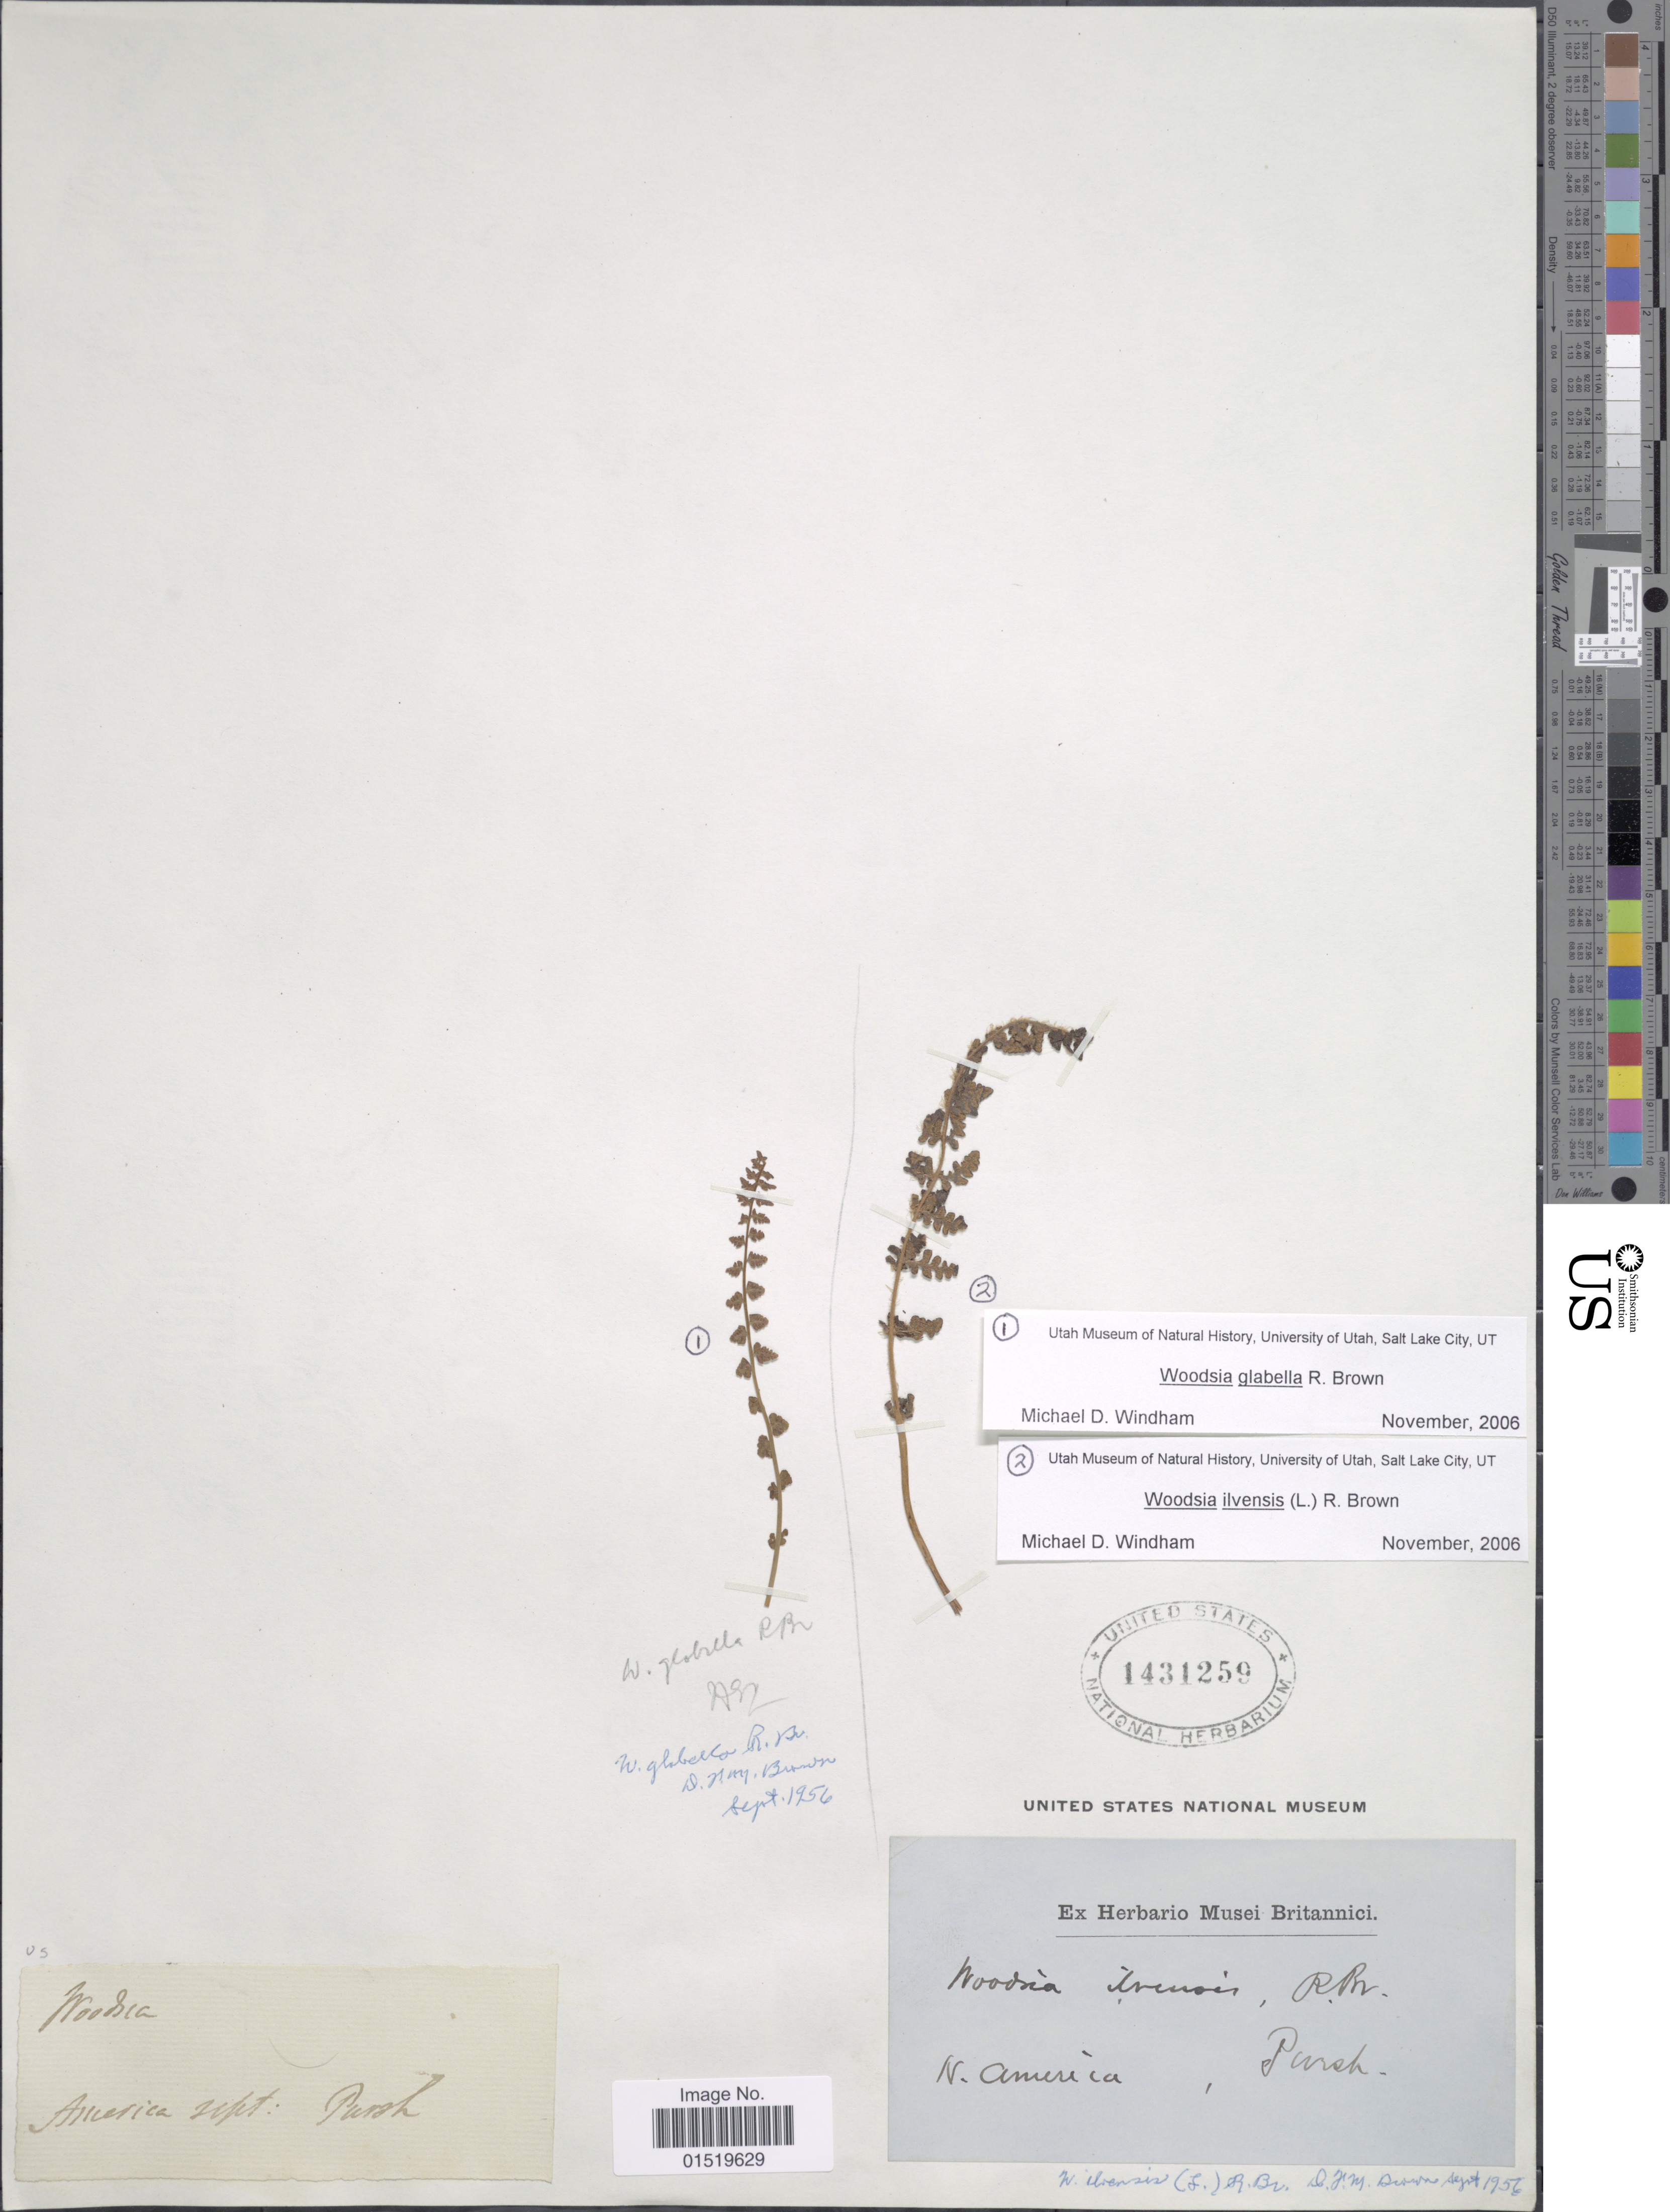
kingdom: Plantae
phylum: Tracheophyta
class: Polypodiopsida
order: Polypodiales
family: Woodsiaceae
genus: Woodsia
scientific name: Woodsia glabella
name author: R. Br.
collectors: Pursch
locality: N. America [interpreted]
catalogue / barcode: US 1431259